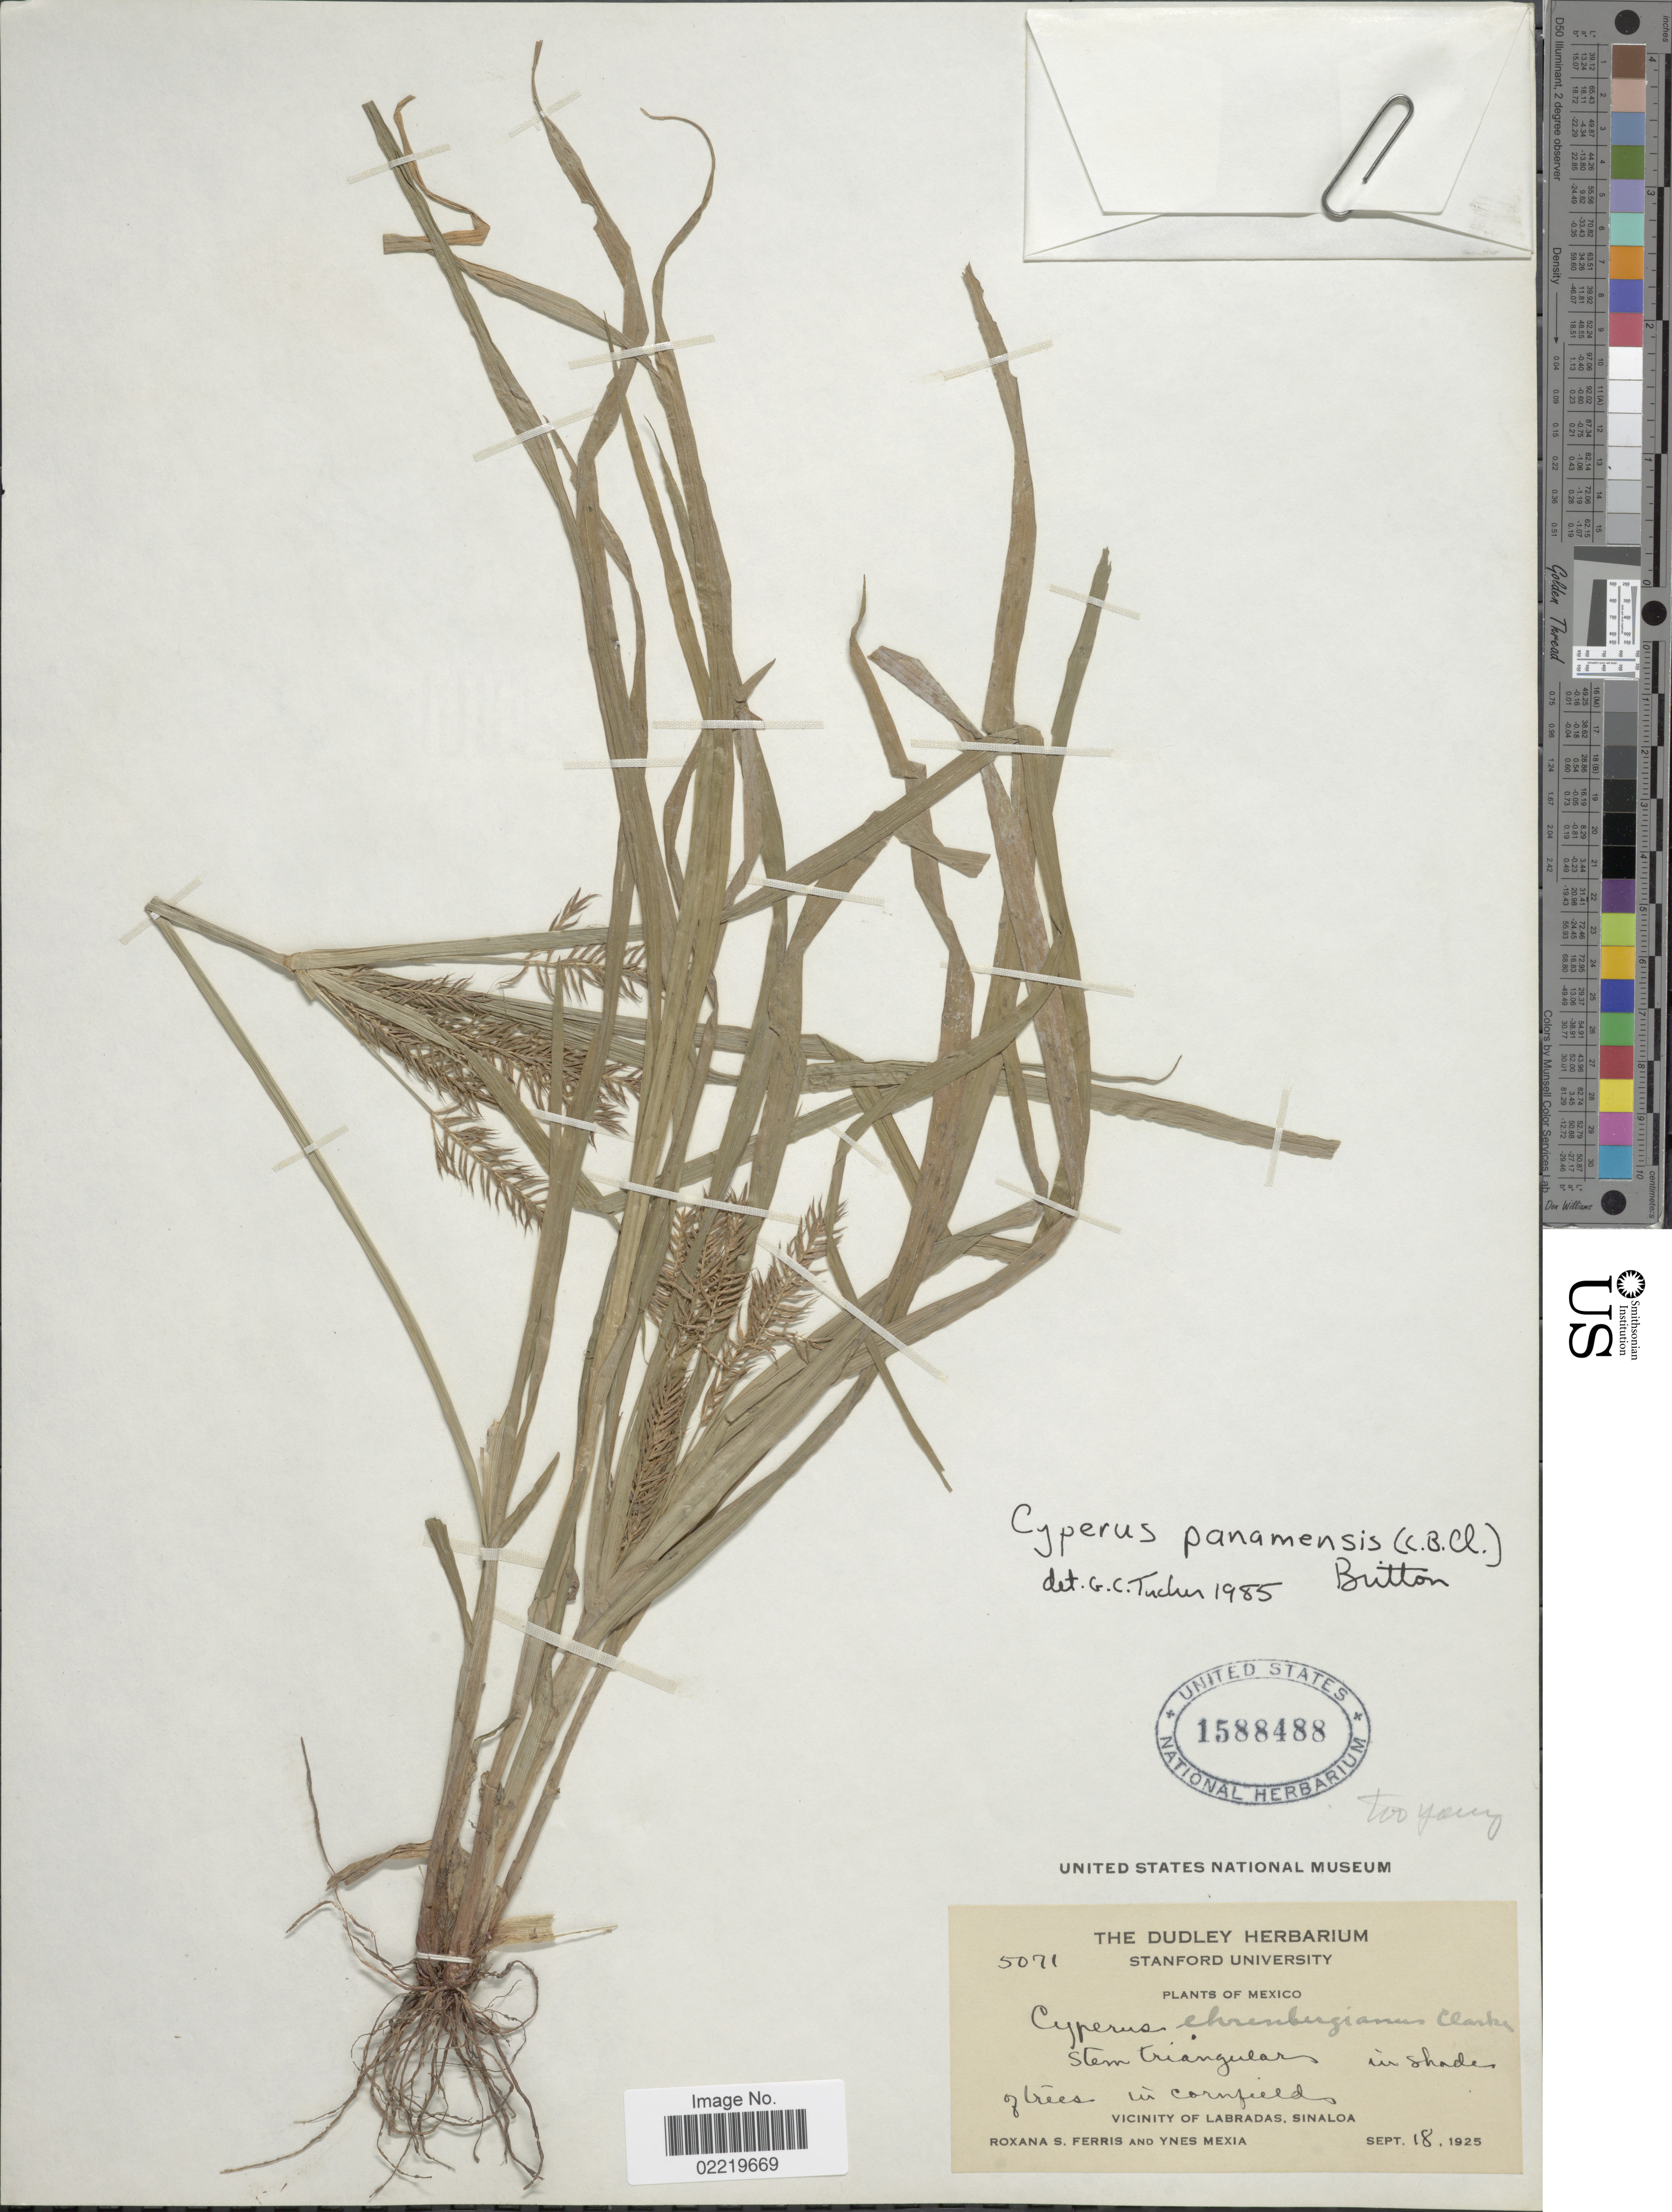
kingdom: Plantae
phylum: Tracheophyta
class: Liliopsida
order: Poales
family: Cyperaceae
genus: Cyperus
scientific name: Cyperus panamensis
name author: (C.B. Clarke) Britton ex Standl.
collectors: R. S. Ferris & Y. Mexia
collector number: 5071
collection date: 1925-09-18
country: Mexico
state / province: Sinaloa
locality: Stem triangular in shades of trees in cornfield, Vicinity of Labradas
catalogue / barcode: US 1588488